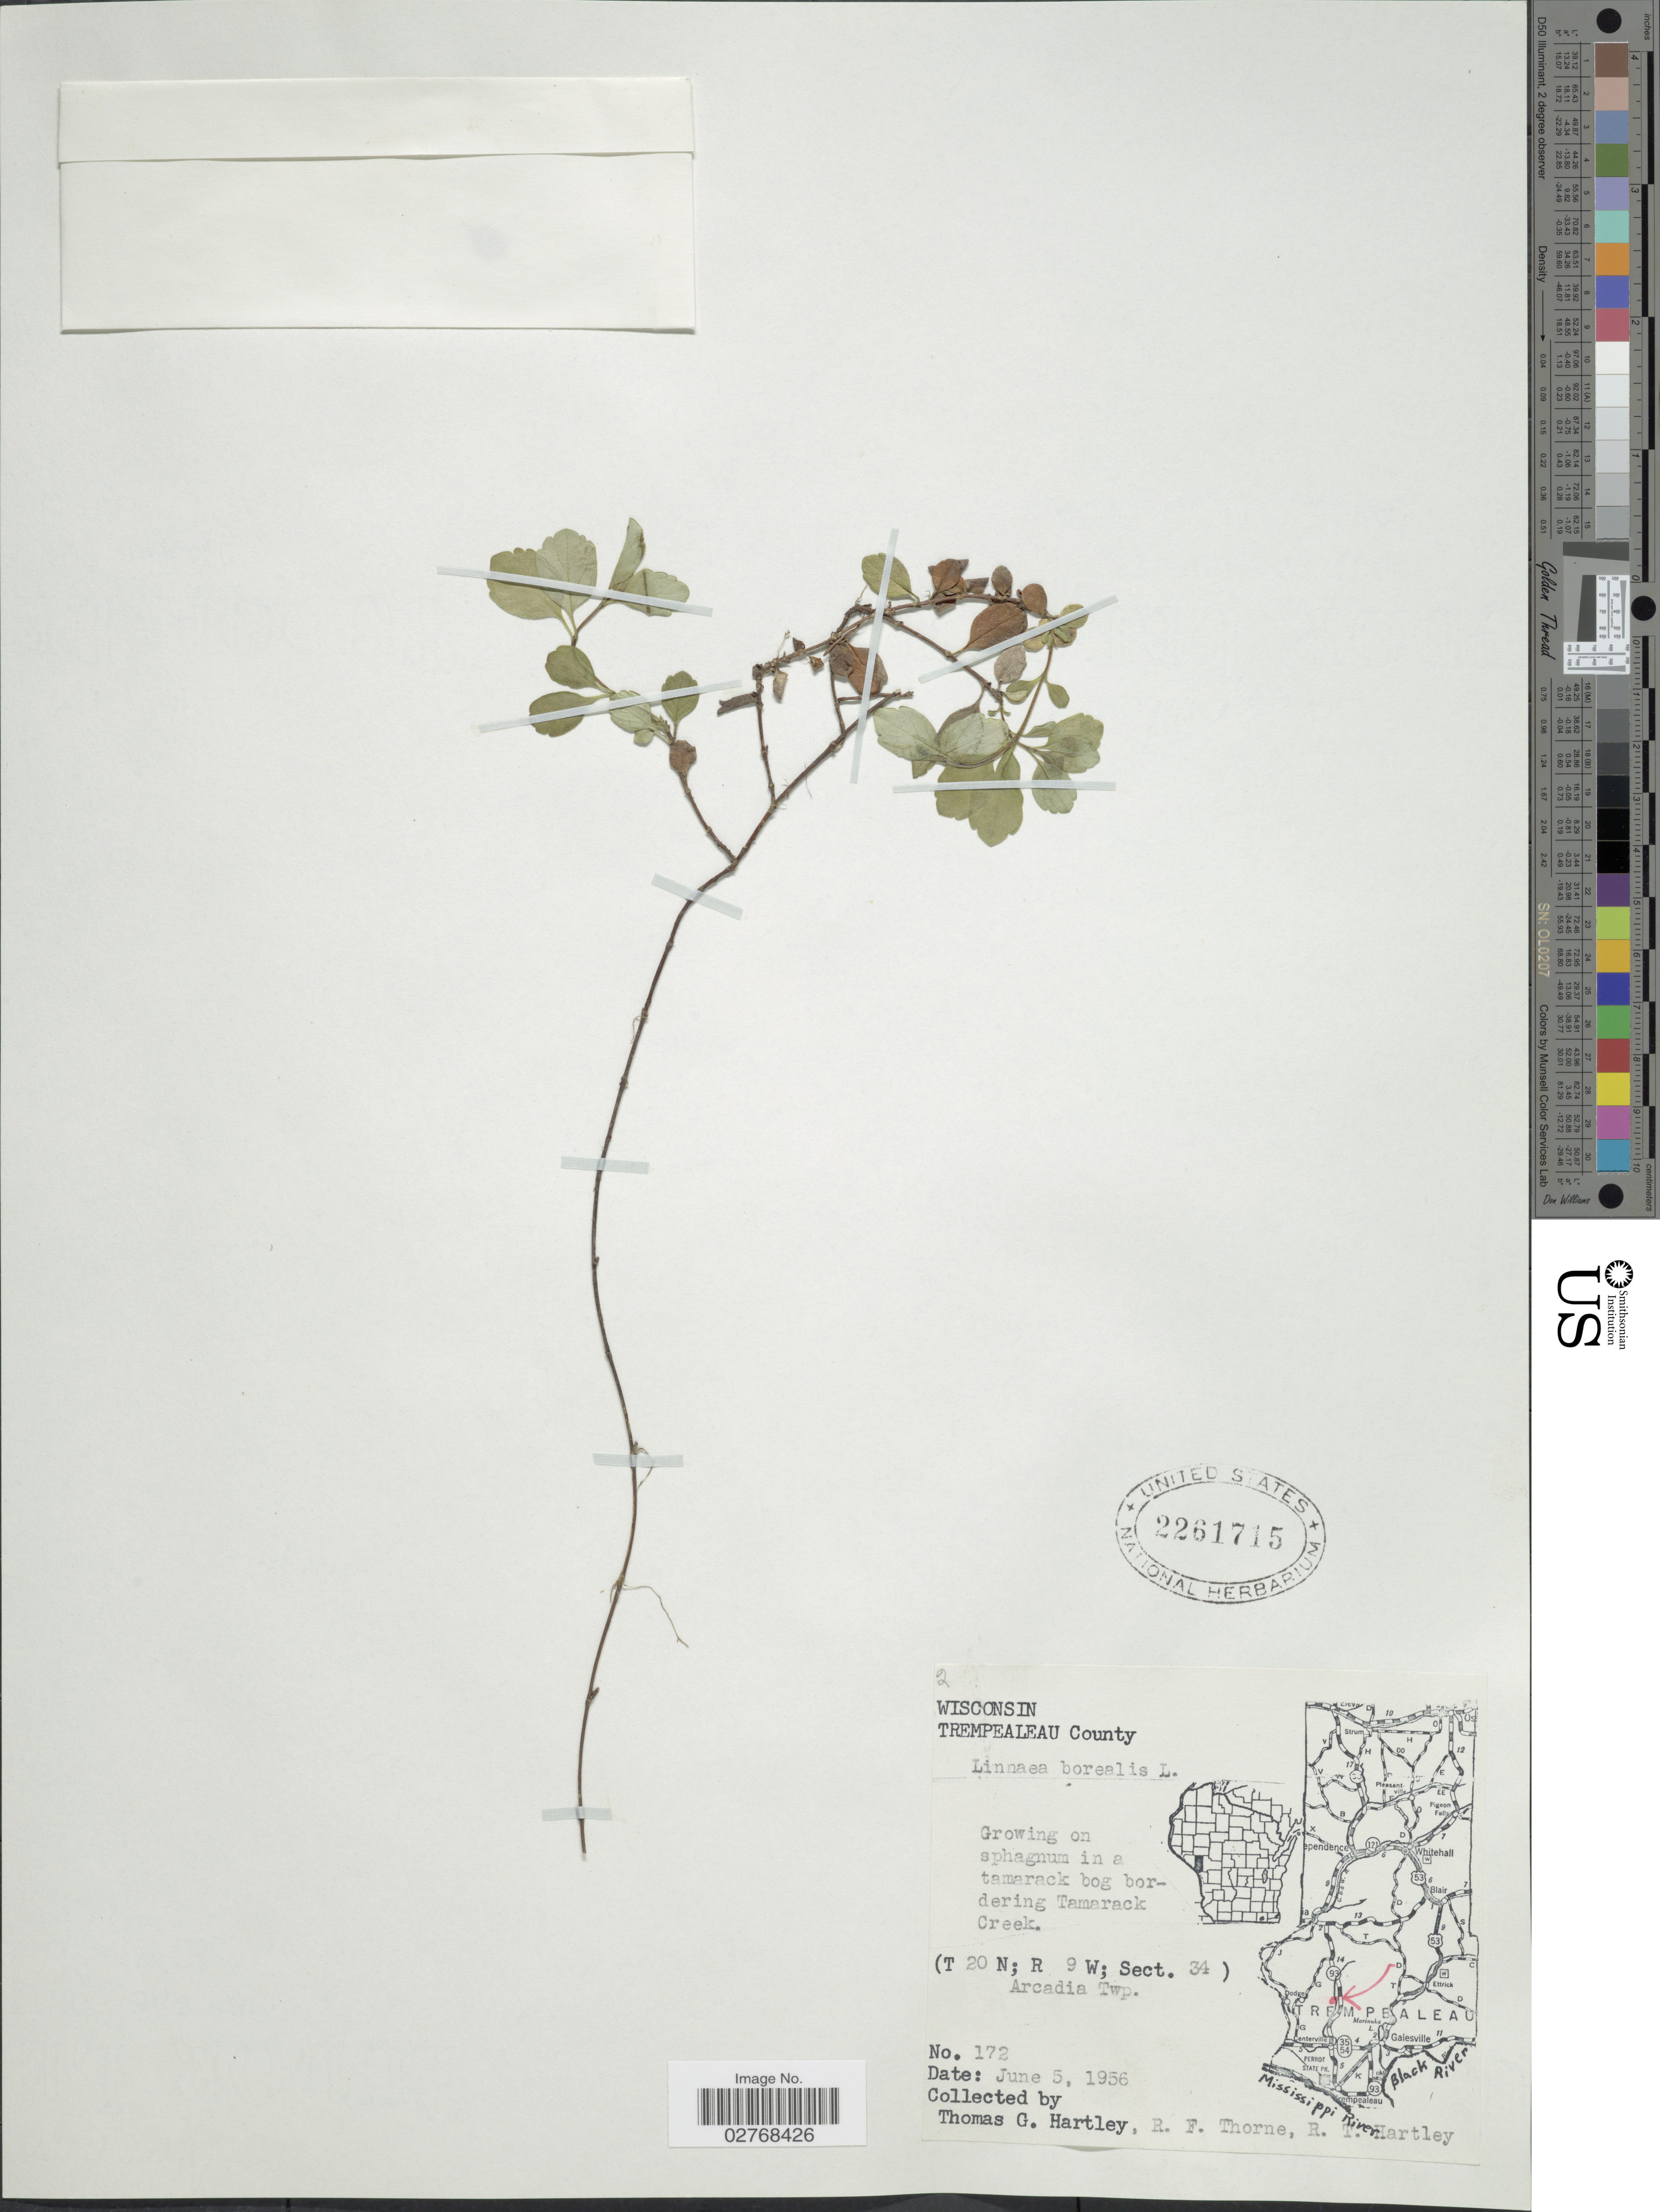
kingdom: Plantae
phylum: Tracheophyta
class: Magnoliopsida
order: Dipsacales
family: Caprifoliaceae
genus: Linnaea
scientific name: Linnaea borealis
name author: L.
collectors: T. G. Hartley, R. F. Thorne & R. T. Hartley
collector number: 172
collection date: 1956-06-05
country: United States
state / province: Wisconsin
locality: Trempealeau County. Growing on sphagnum in a tamarack bog bordering Tamarack Creek (T 20 N; R 9 W; Sect. 34). Arcadia Twp.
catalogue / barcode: US 2261715